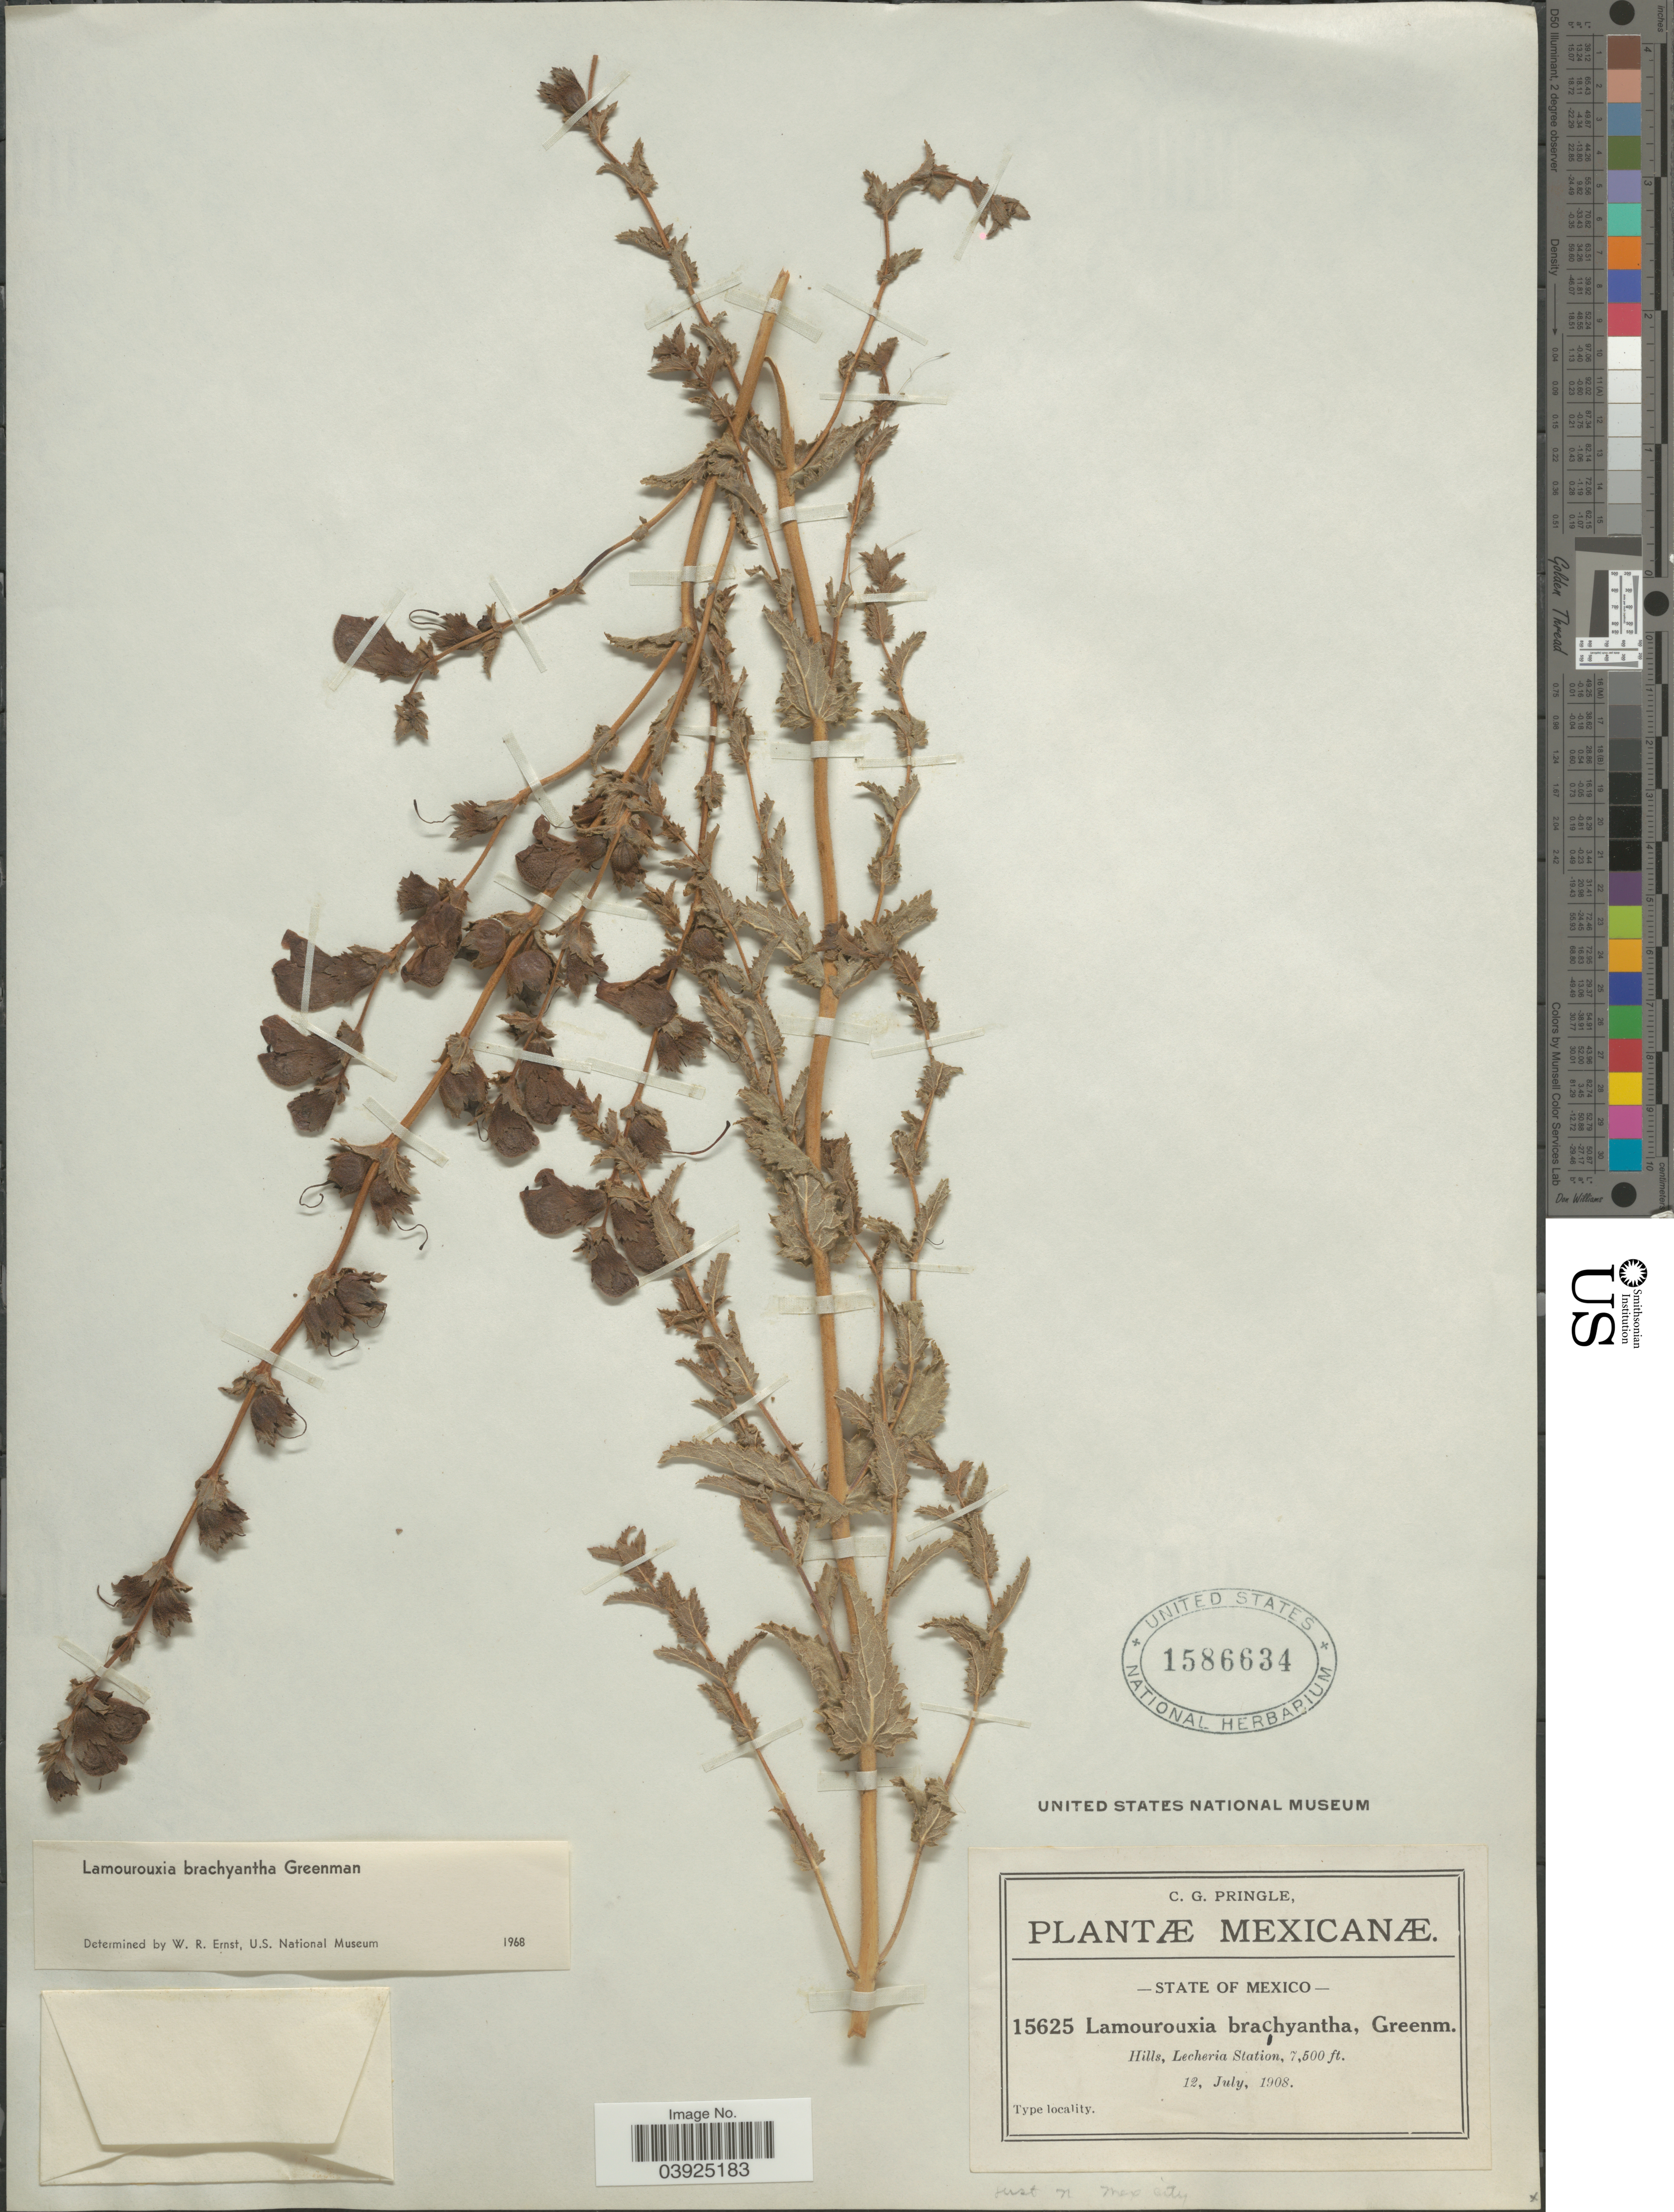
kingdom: Plantae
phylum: Tracheophyta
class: Magnoliopsida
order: Lamiales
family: Orobanchaceae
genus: Lamourouxia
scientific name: Lamourouxia brachyantha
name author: Greenm.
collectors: C. G. Pringle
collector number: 15625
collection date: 1908-07-12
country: Mexico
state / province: México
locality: Hills, Lecheria Station.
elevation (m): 2286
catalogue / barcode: US 1586634